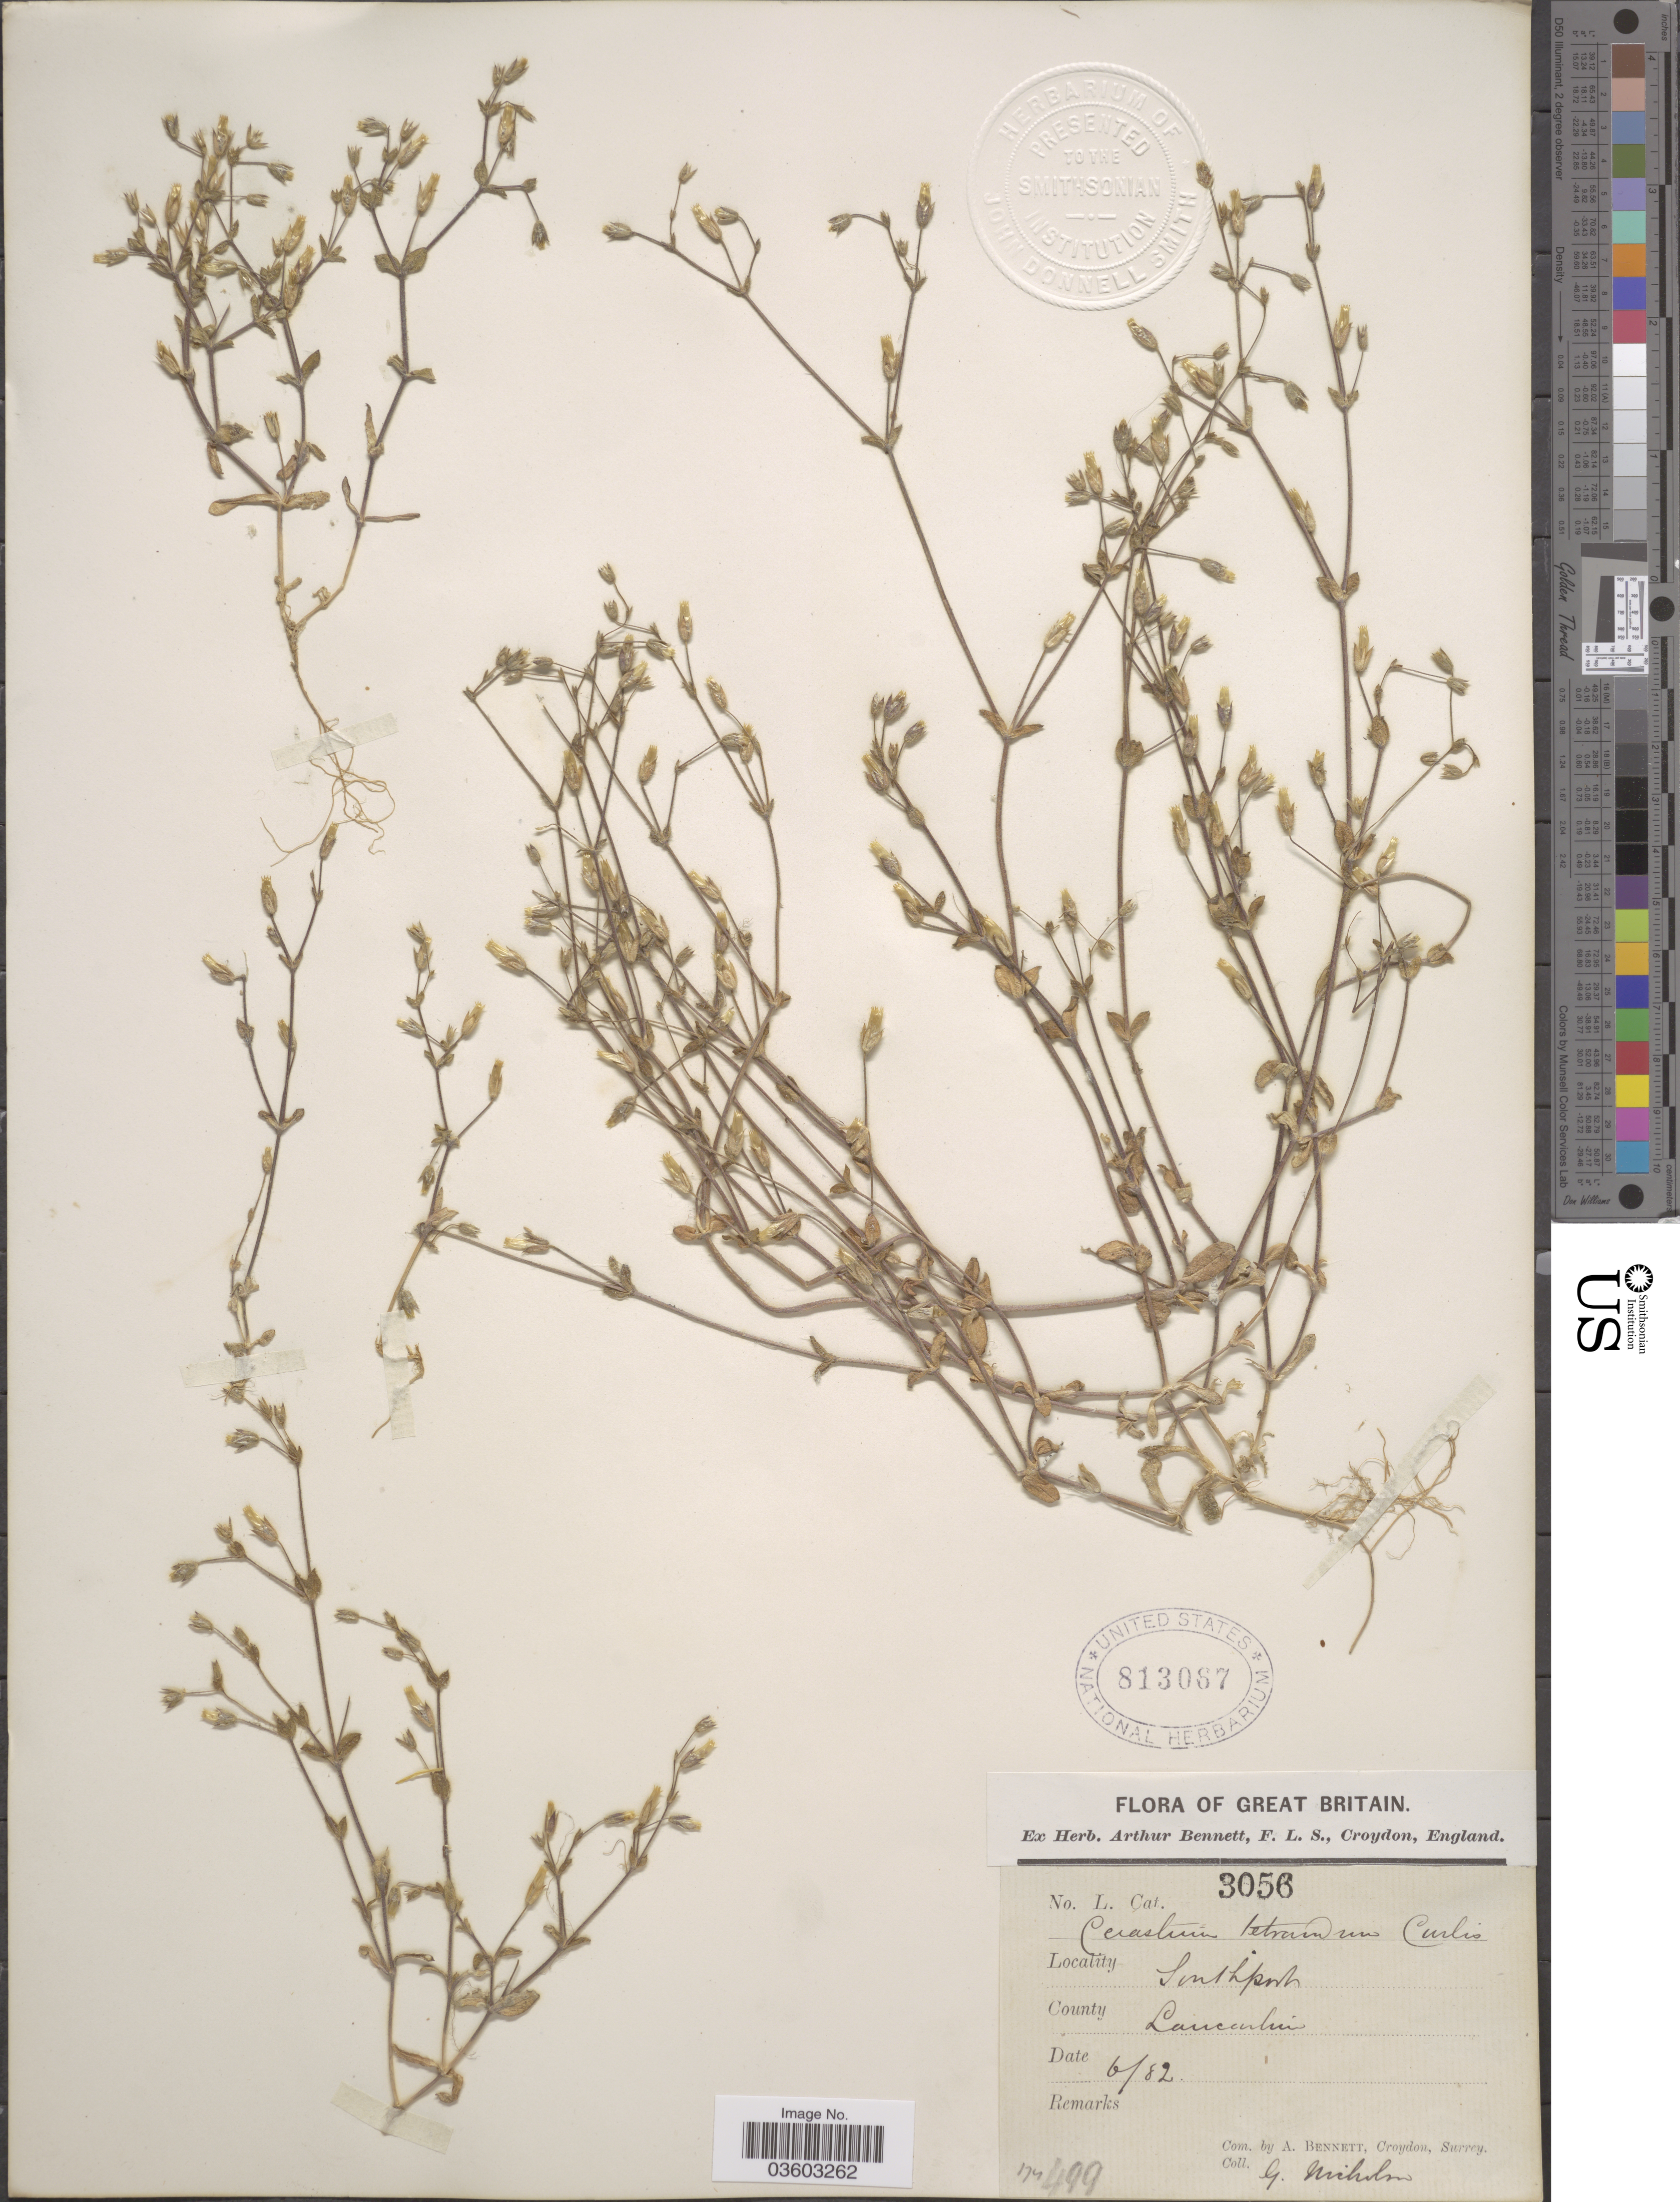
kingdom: Plantae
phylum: Tracheophyta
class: Magnoliopsida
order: Caryophyllales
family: Caryophyllaceae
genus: Cerastium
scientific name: Cerastium tetrandrum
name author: Curtis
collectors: G. Nicholson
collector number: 174/499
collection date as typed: Transcribed d/m/y: /6/82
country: United Kingdom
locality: Great Britain. Southport. County Lancashire.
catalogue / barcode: US 813067